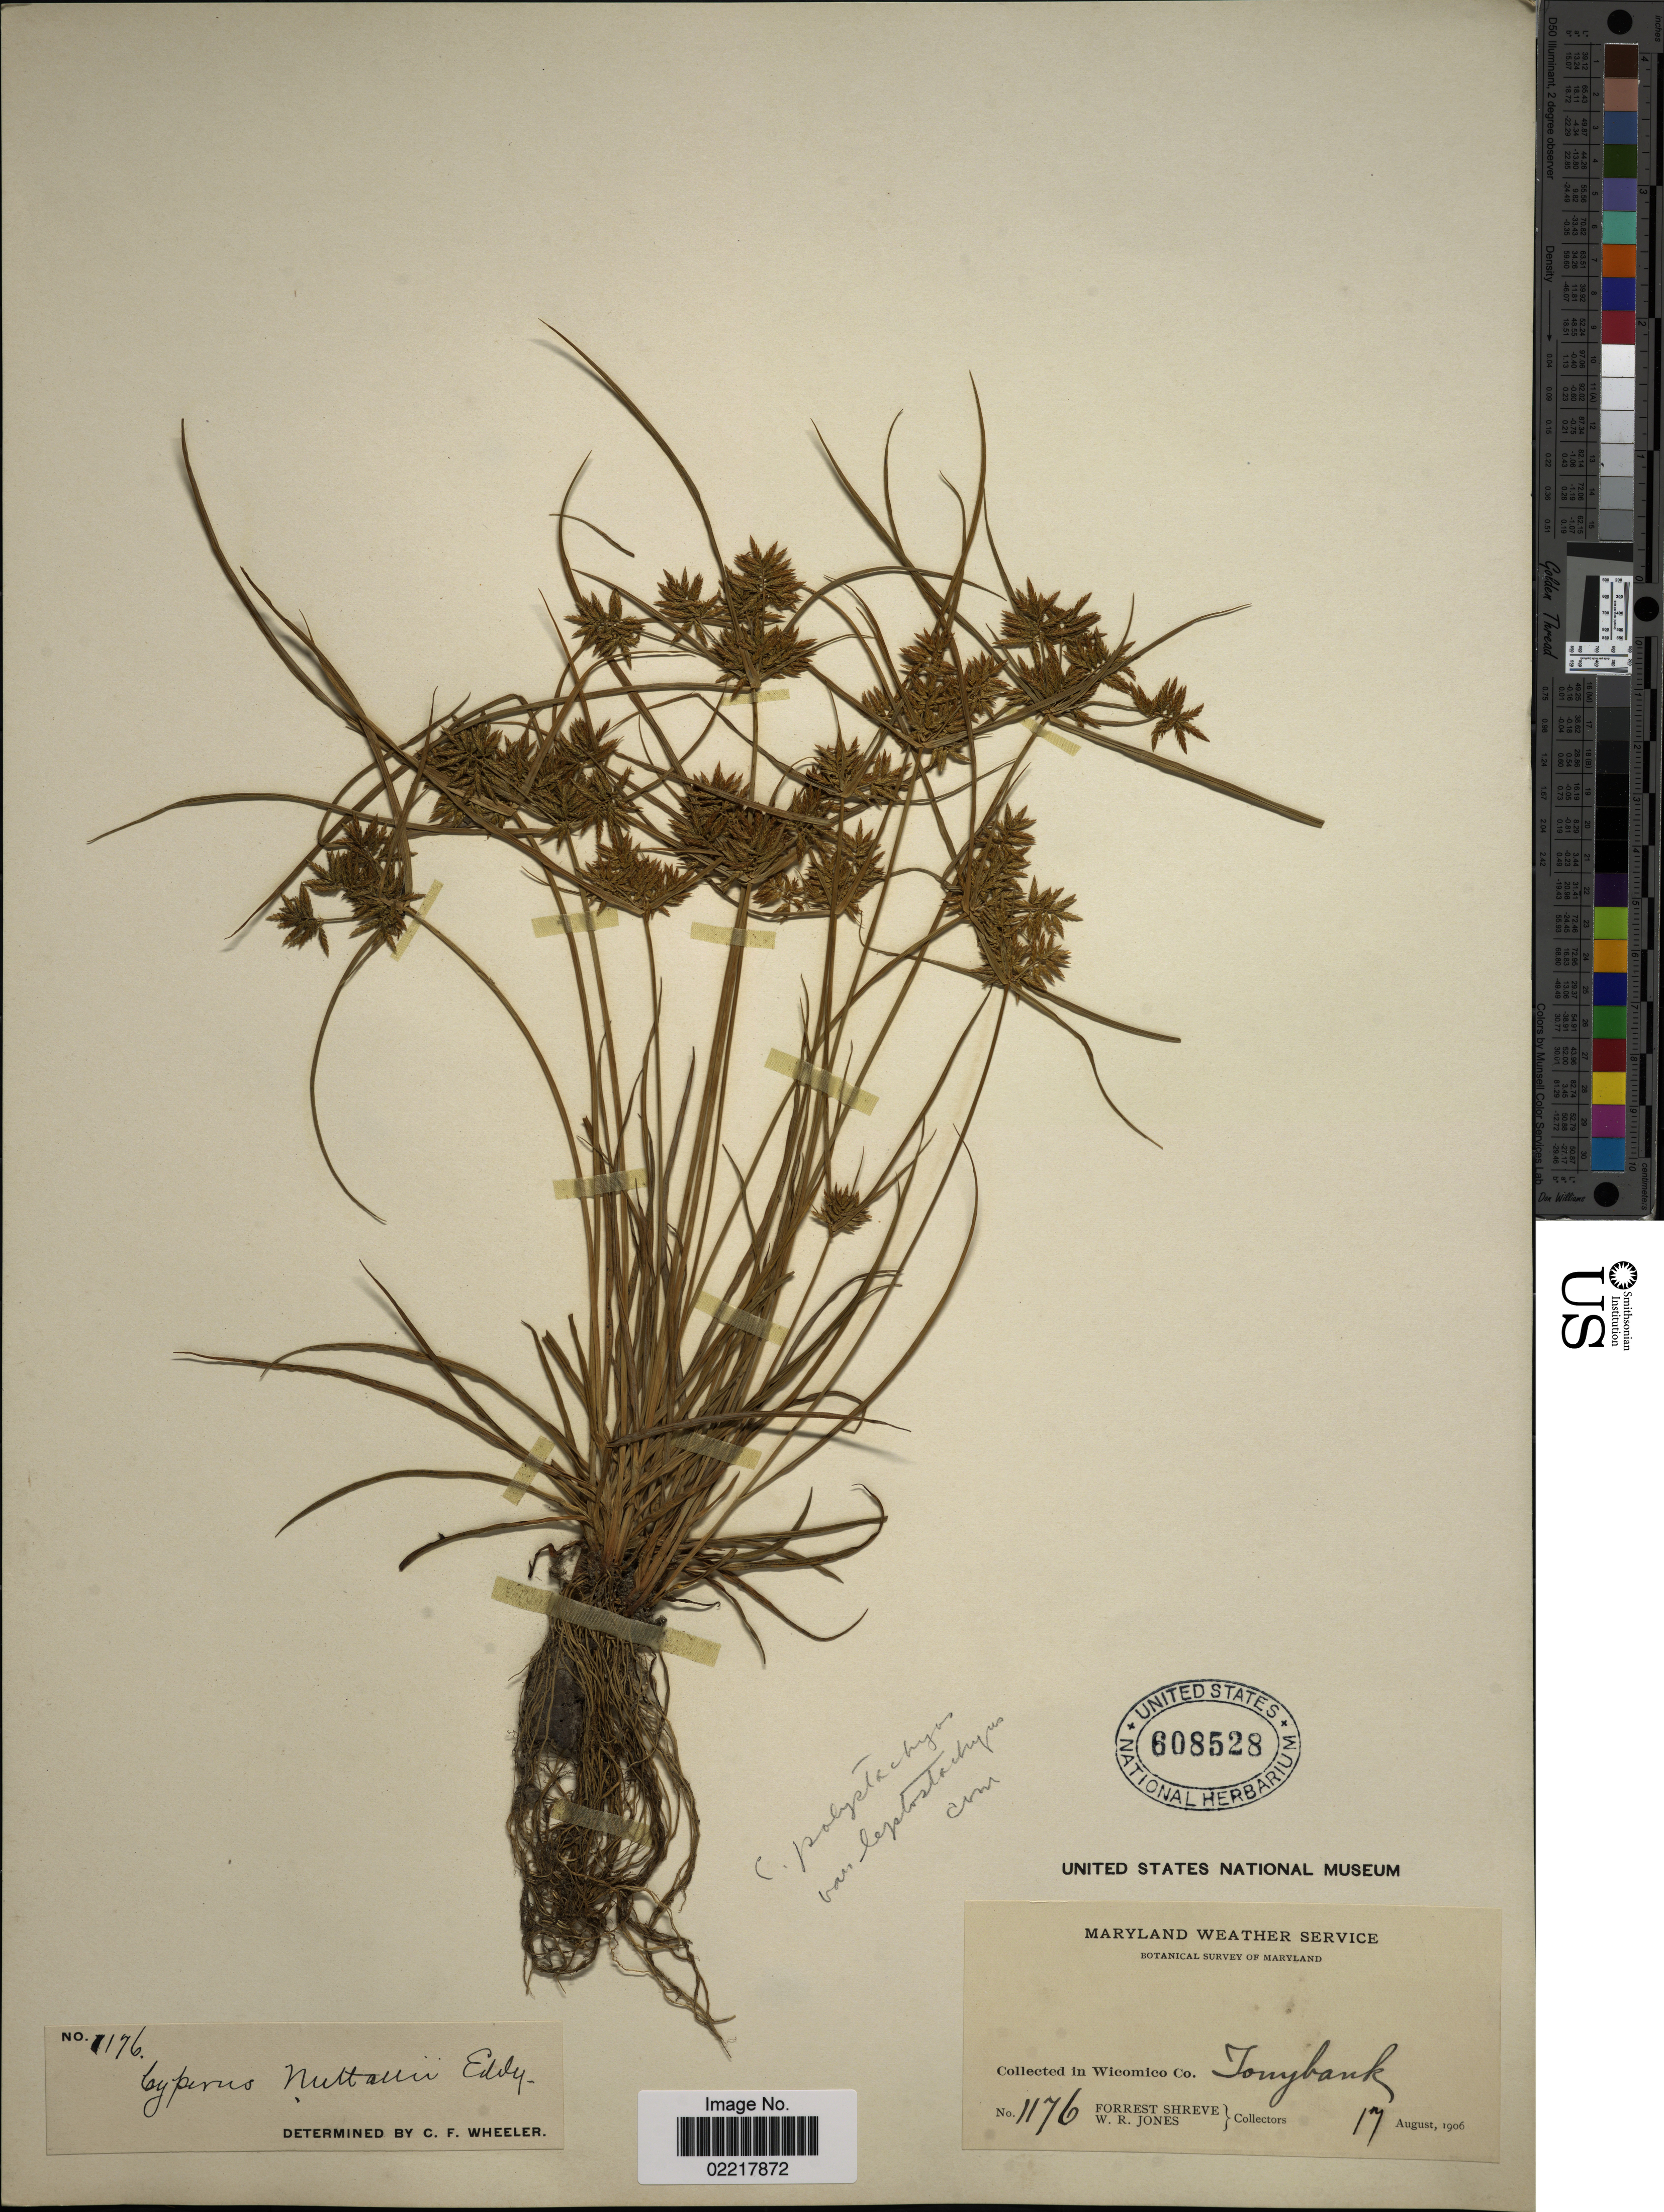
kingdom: Plantae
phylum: Tracheophyta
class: Liliopsida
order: Poales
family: Cyperaceae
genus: Cyperus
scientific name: Cyperus polystachyos var. texensis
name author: (Torr.) Fernald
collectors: F. Shreve & W. R. Jones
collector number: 1176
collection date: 1906-08-17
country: United States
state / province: Maryland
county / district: Wicomico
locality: Maryland Weather Service, in Wicomico Co, Tonybank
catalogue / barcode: US 608528